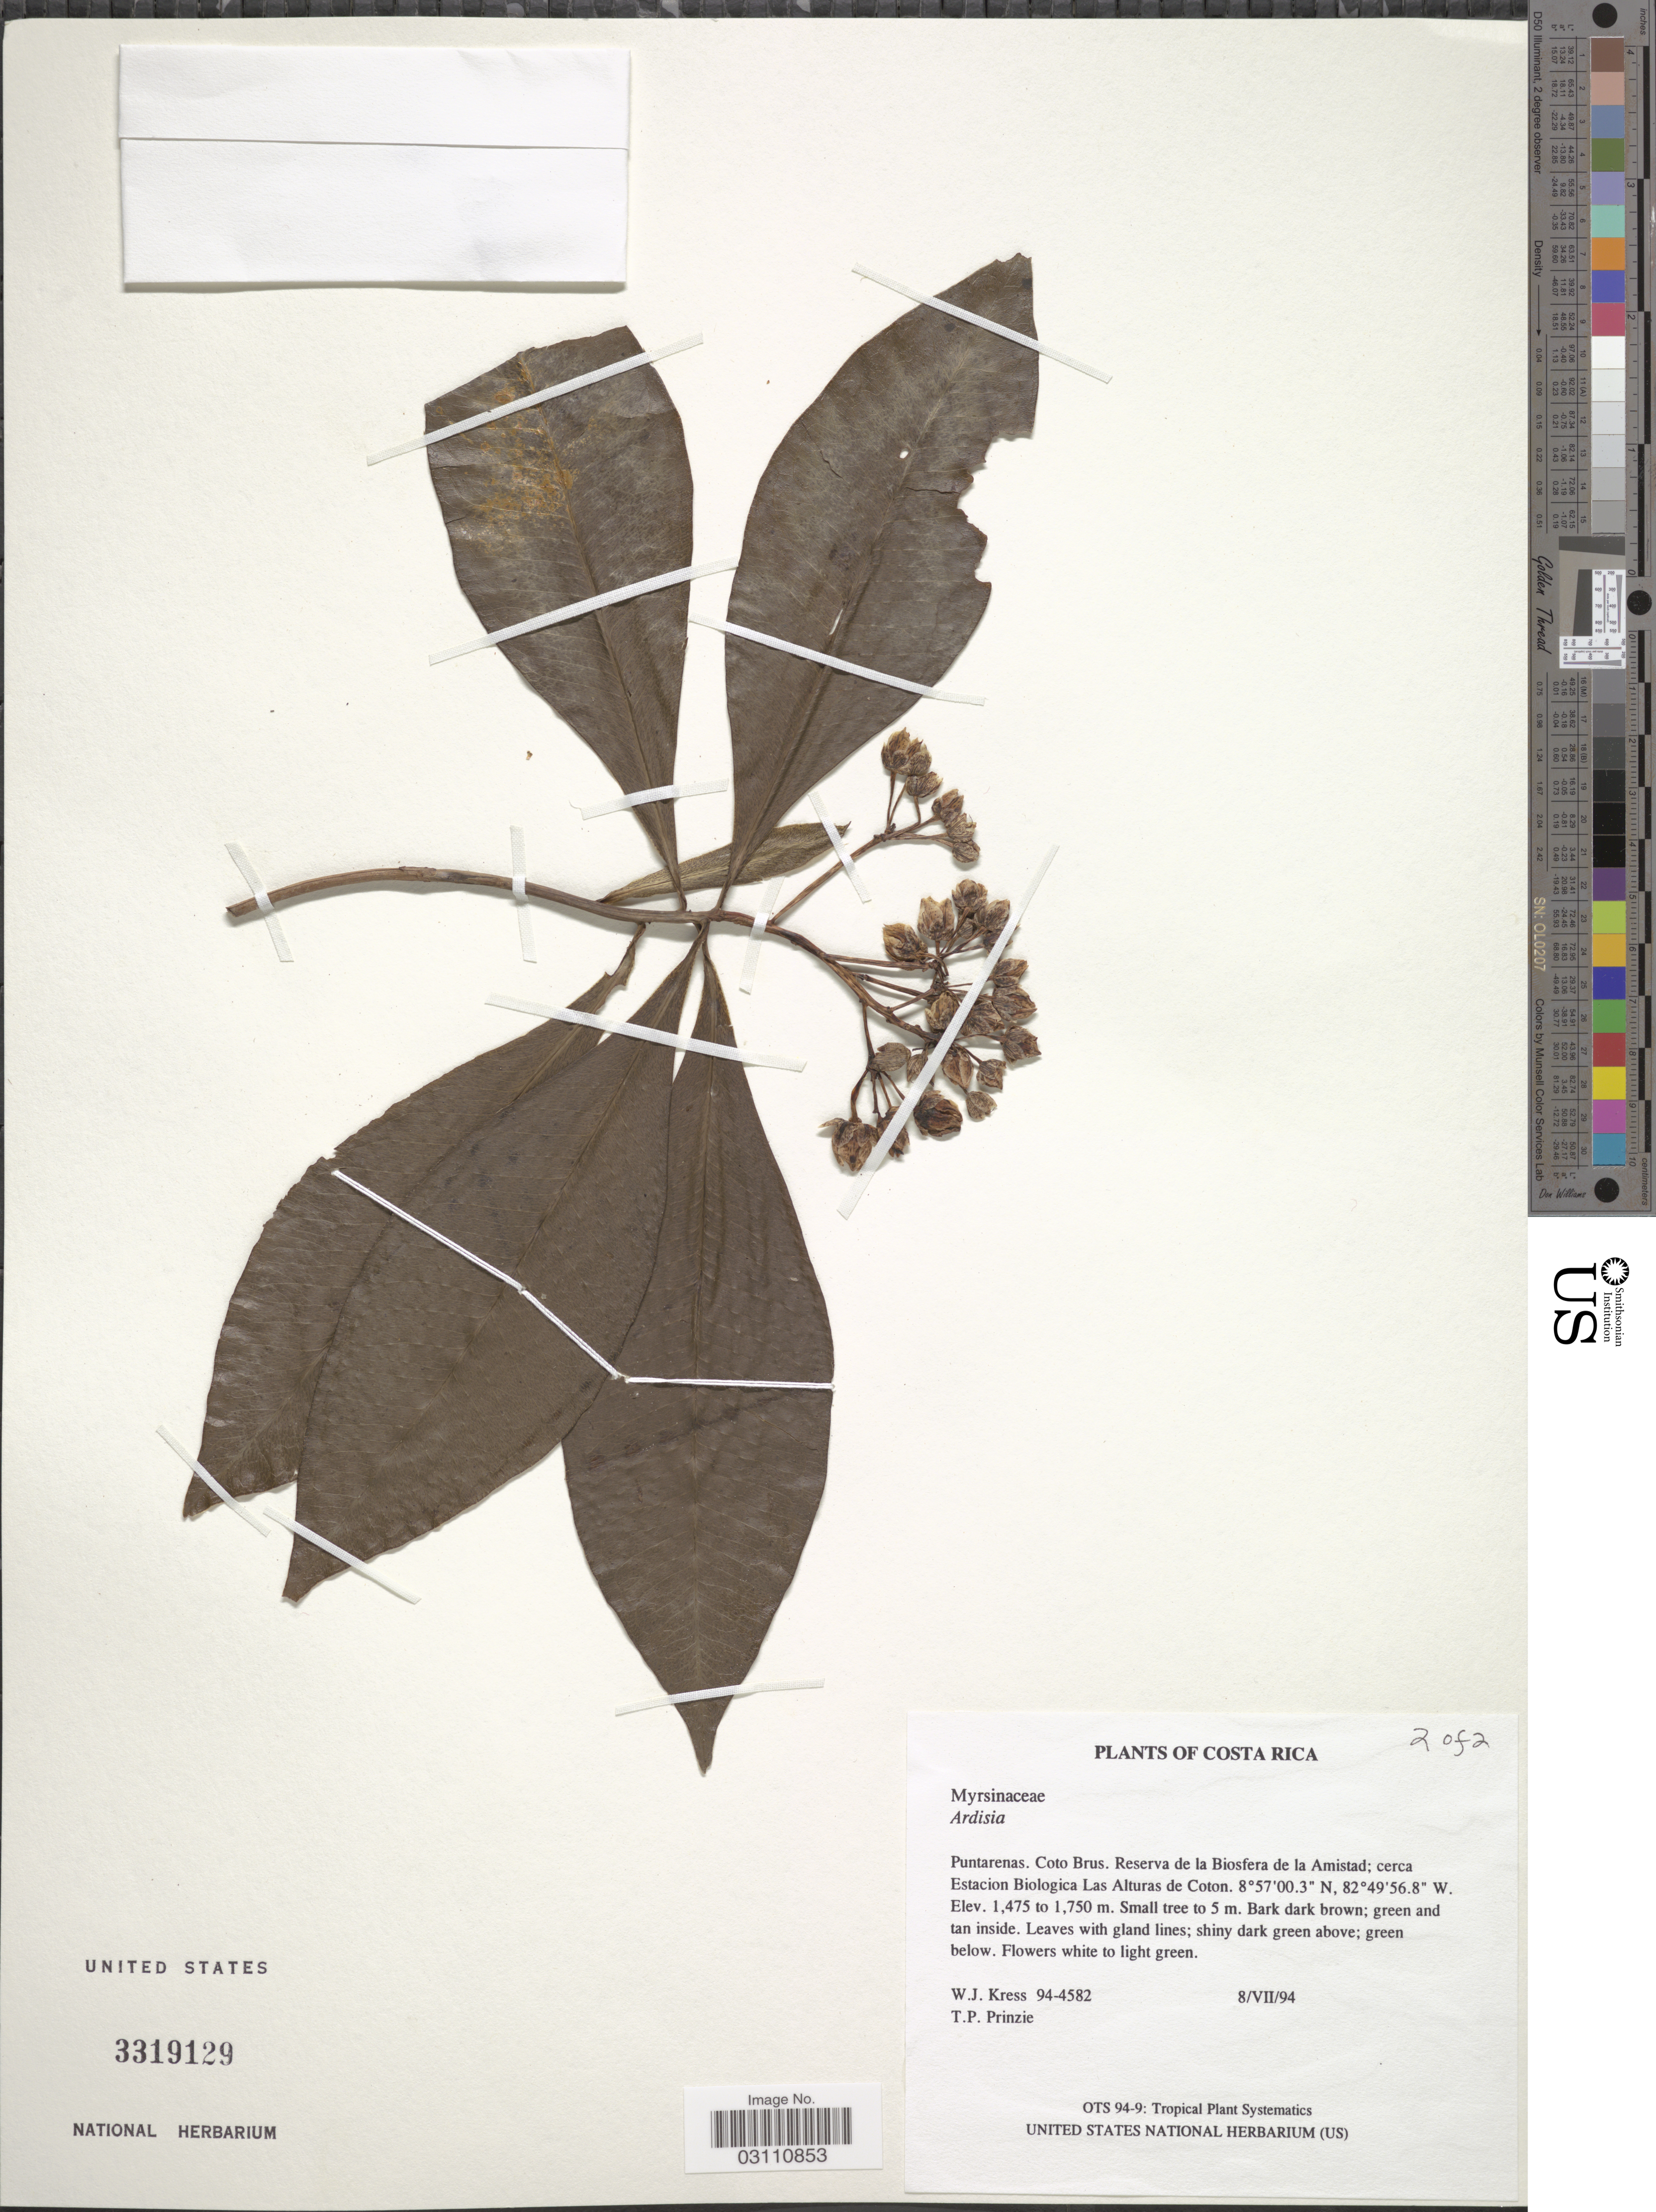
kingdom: Plantae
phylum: Tracheophyta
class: Magnoliopsida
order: Ericales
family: Primulaceae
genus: Ardisia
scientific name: Ardisia sp.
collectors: W. J. Kress & T. Prinzie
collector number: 94-4582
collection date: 1994-07-08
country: Costa Rica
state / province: Puntarenas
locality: Coto Brus. Reserva de la Biosfera de la Amistad; cerca Estacion Biologica Las Alturas de Coton.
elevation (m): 1475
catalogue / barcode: US 3319129